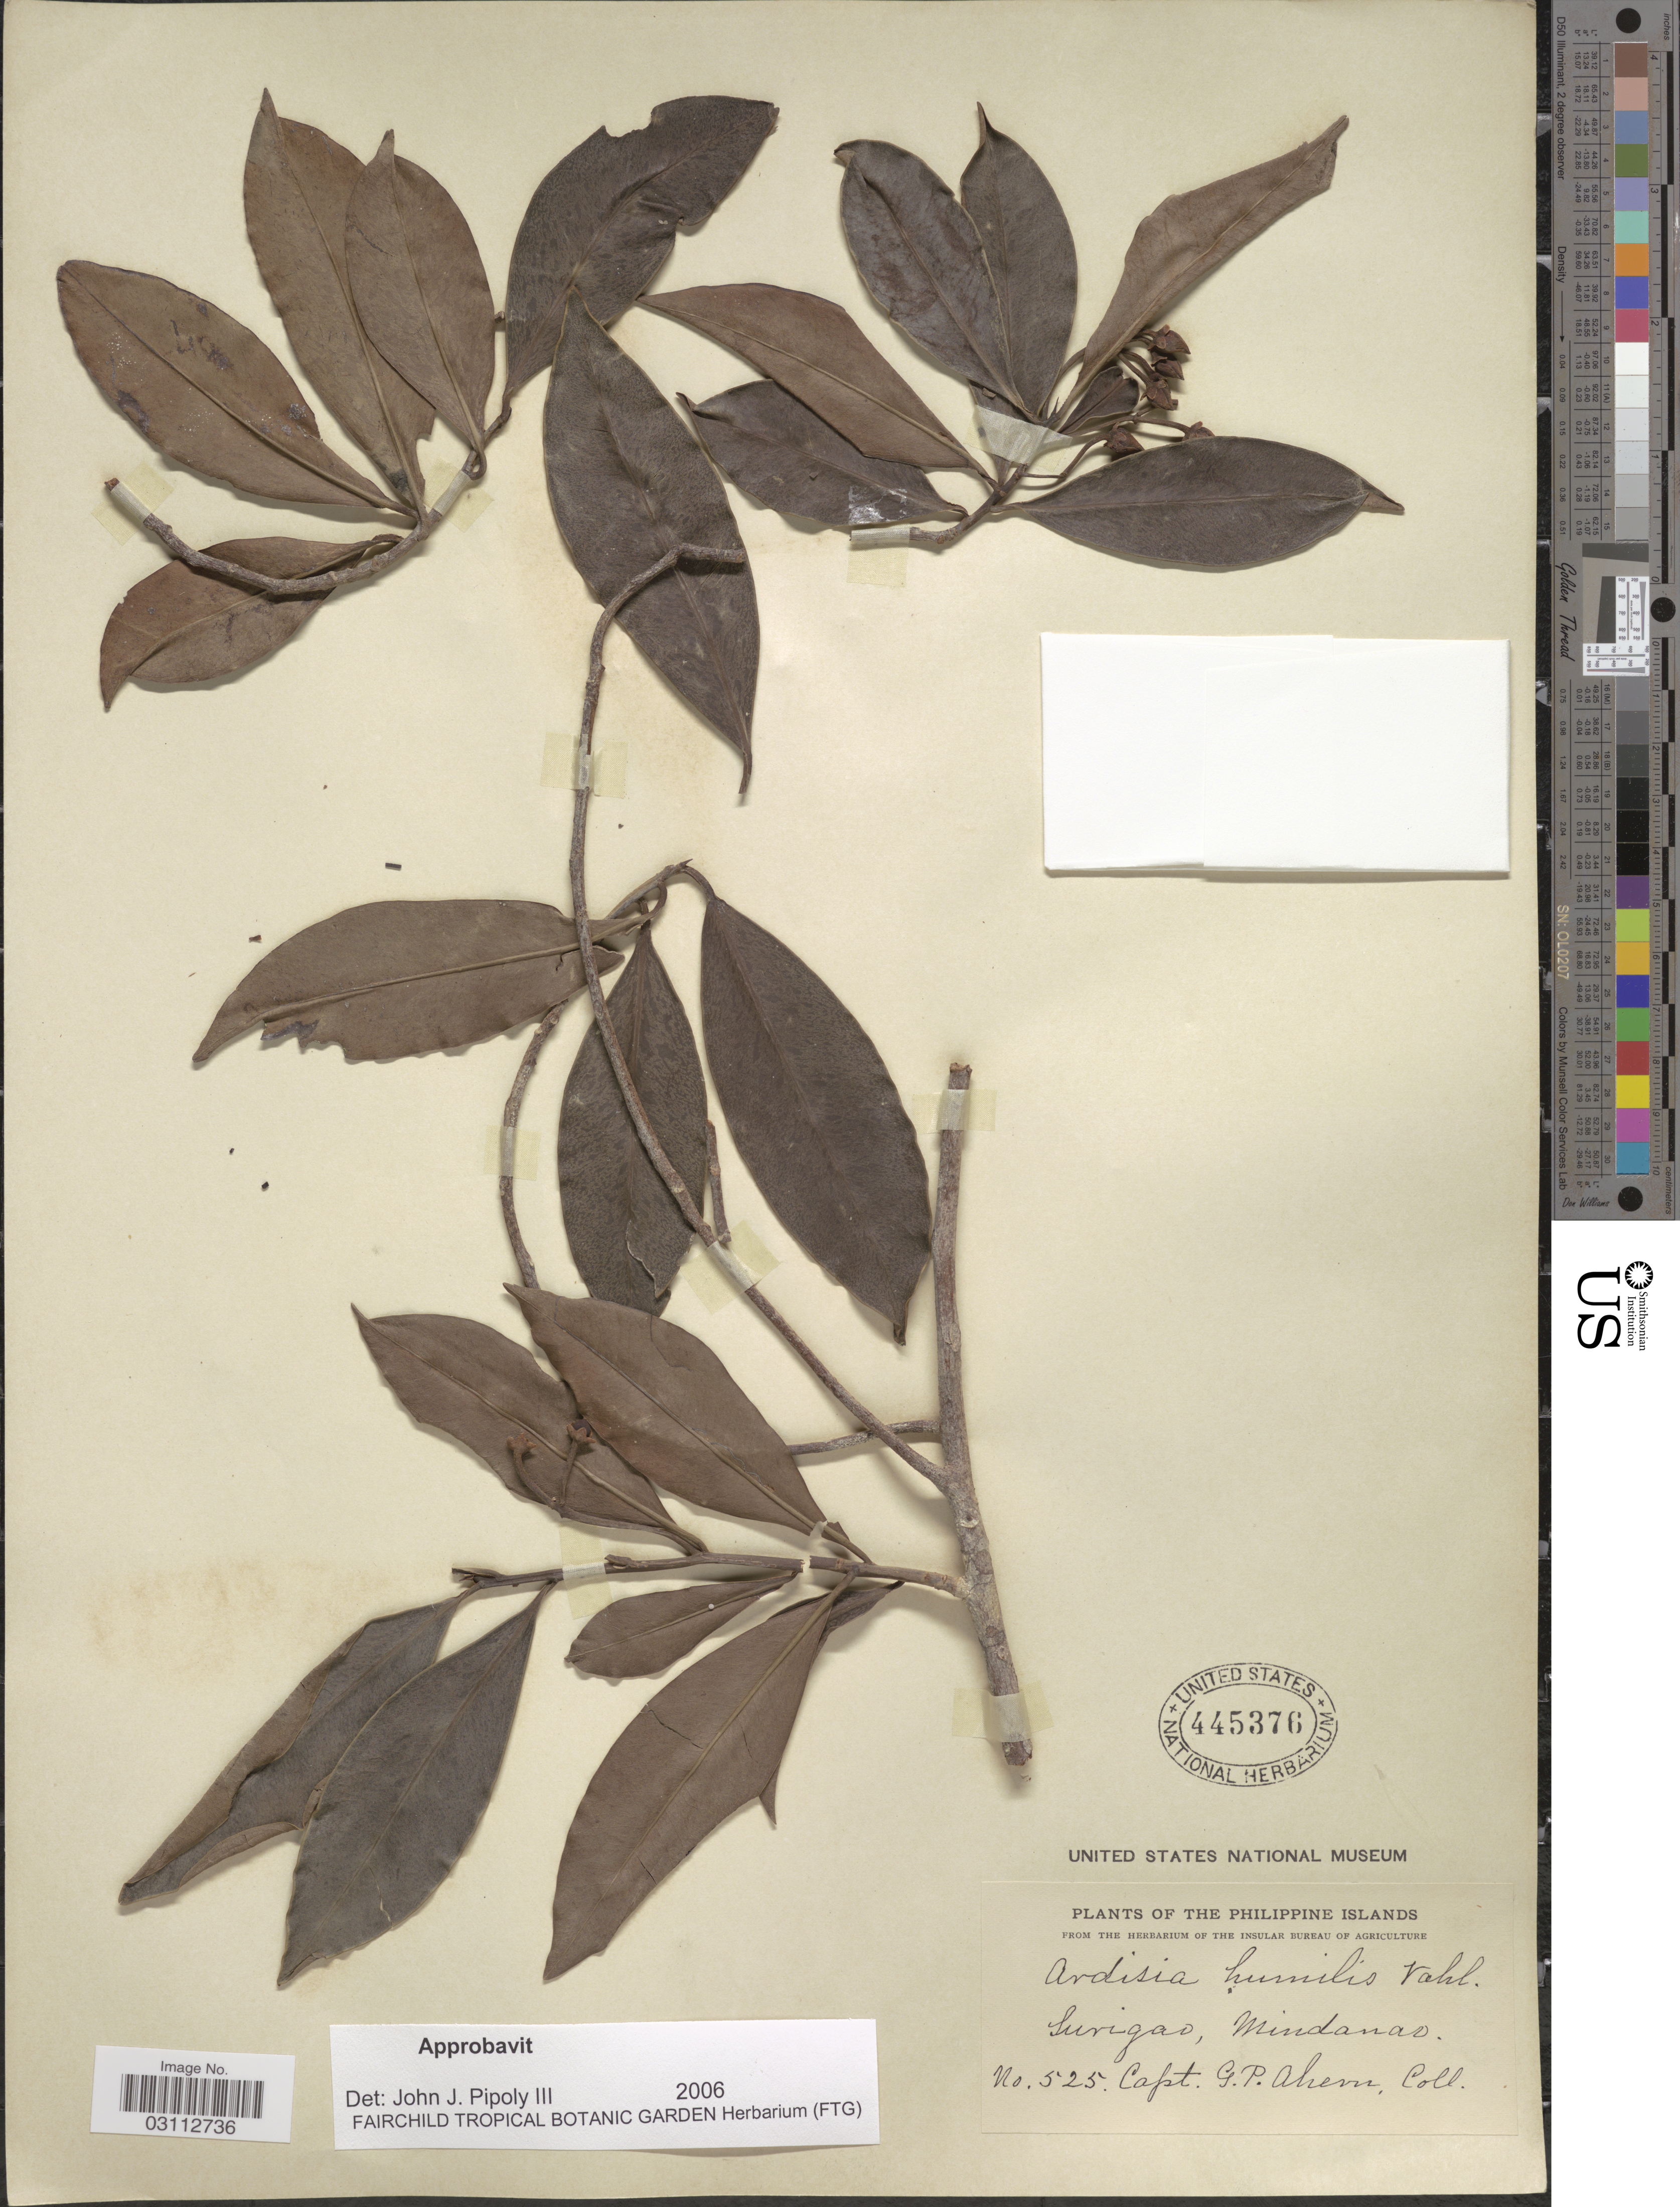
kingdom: Plantae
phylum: Tracheophyta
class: Magnoliopsida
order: Ericales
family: Primulaceae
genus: Ardisia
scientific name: Ardisia humilis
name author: Vahl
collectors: G. Ahern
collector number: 525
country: Philippines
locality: The Philippine Islands, Surigao, Mindanao.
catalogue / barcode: US 445376